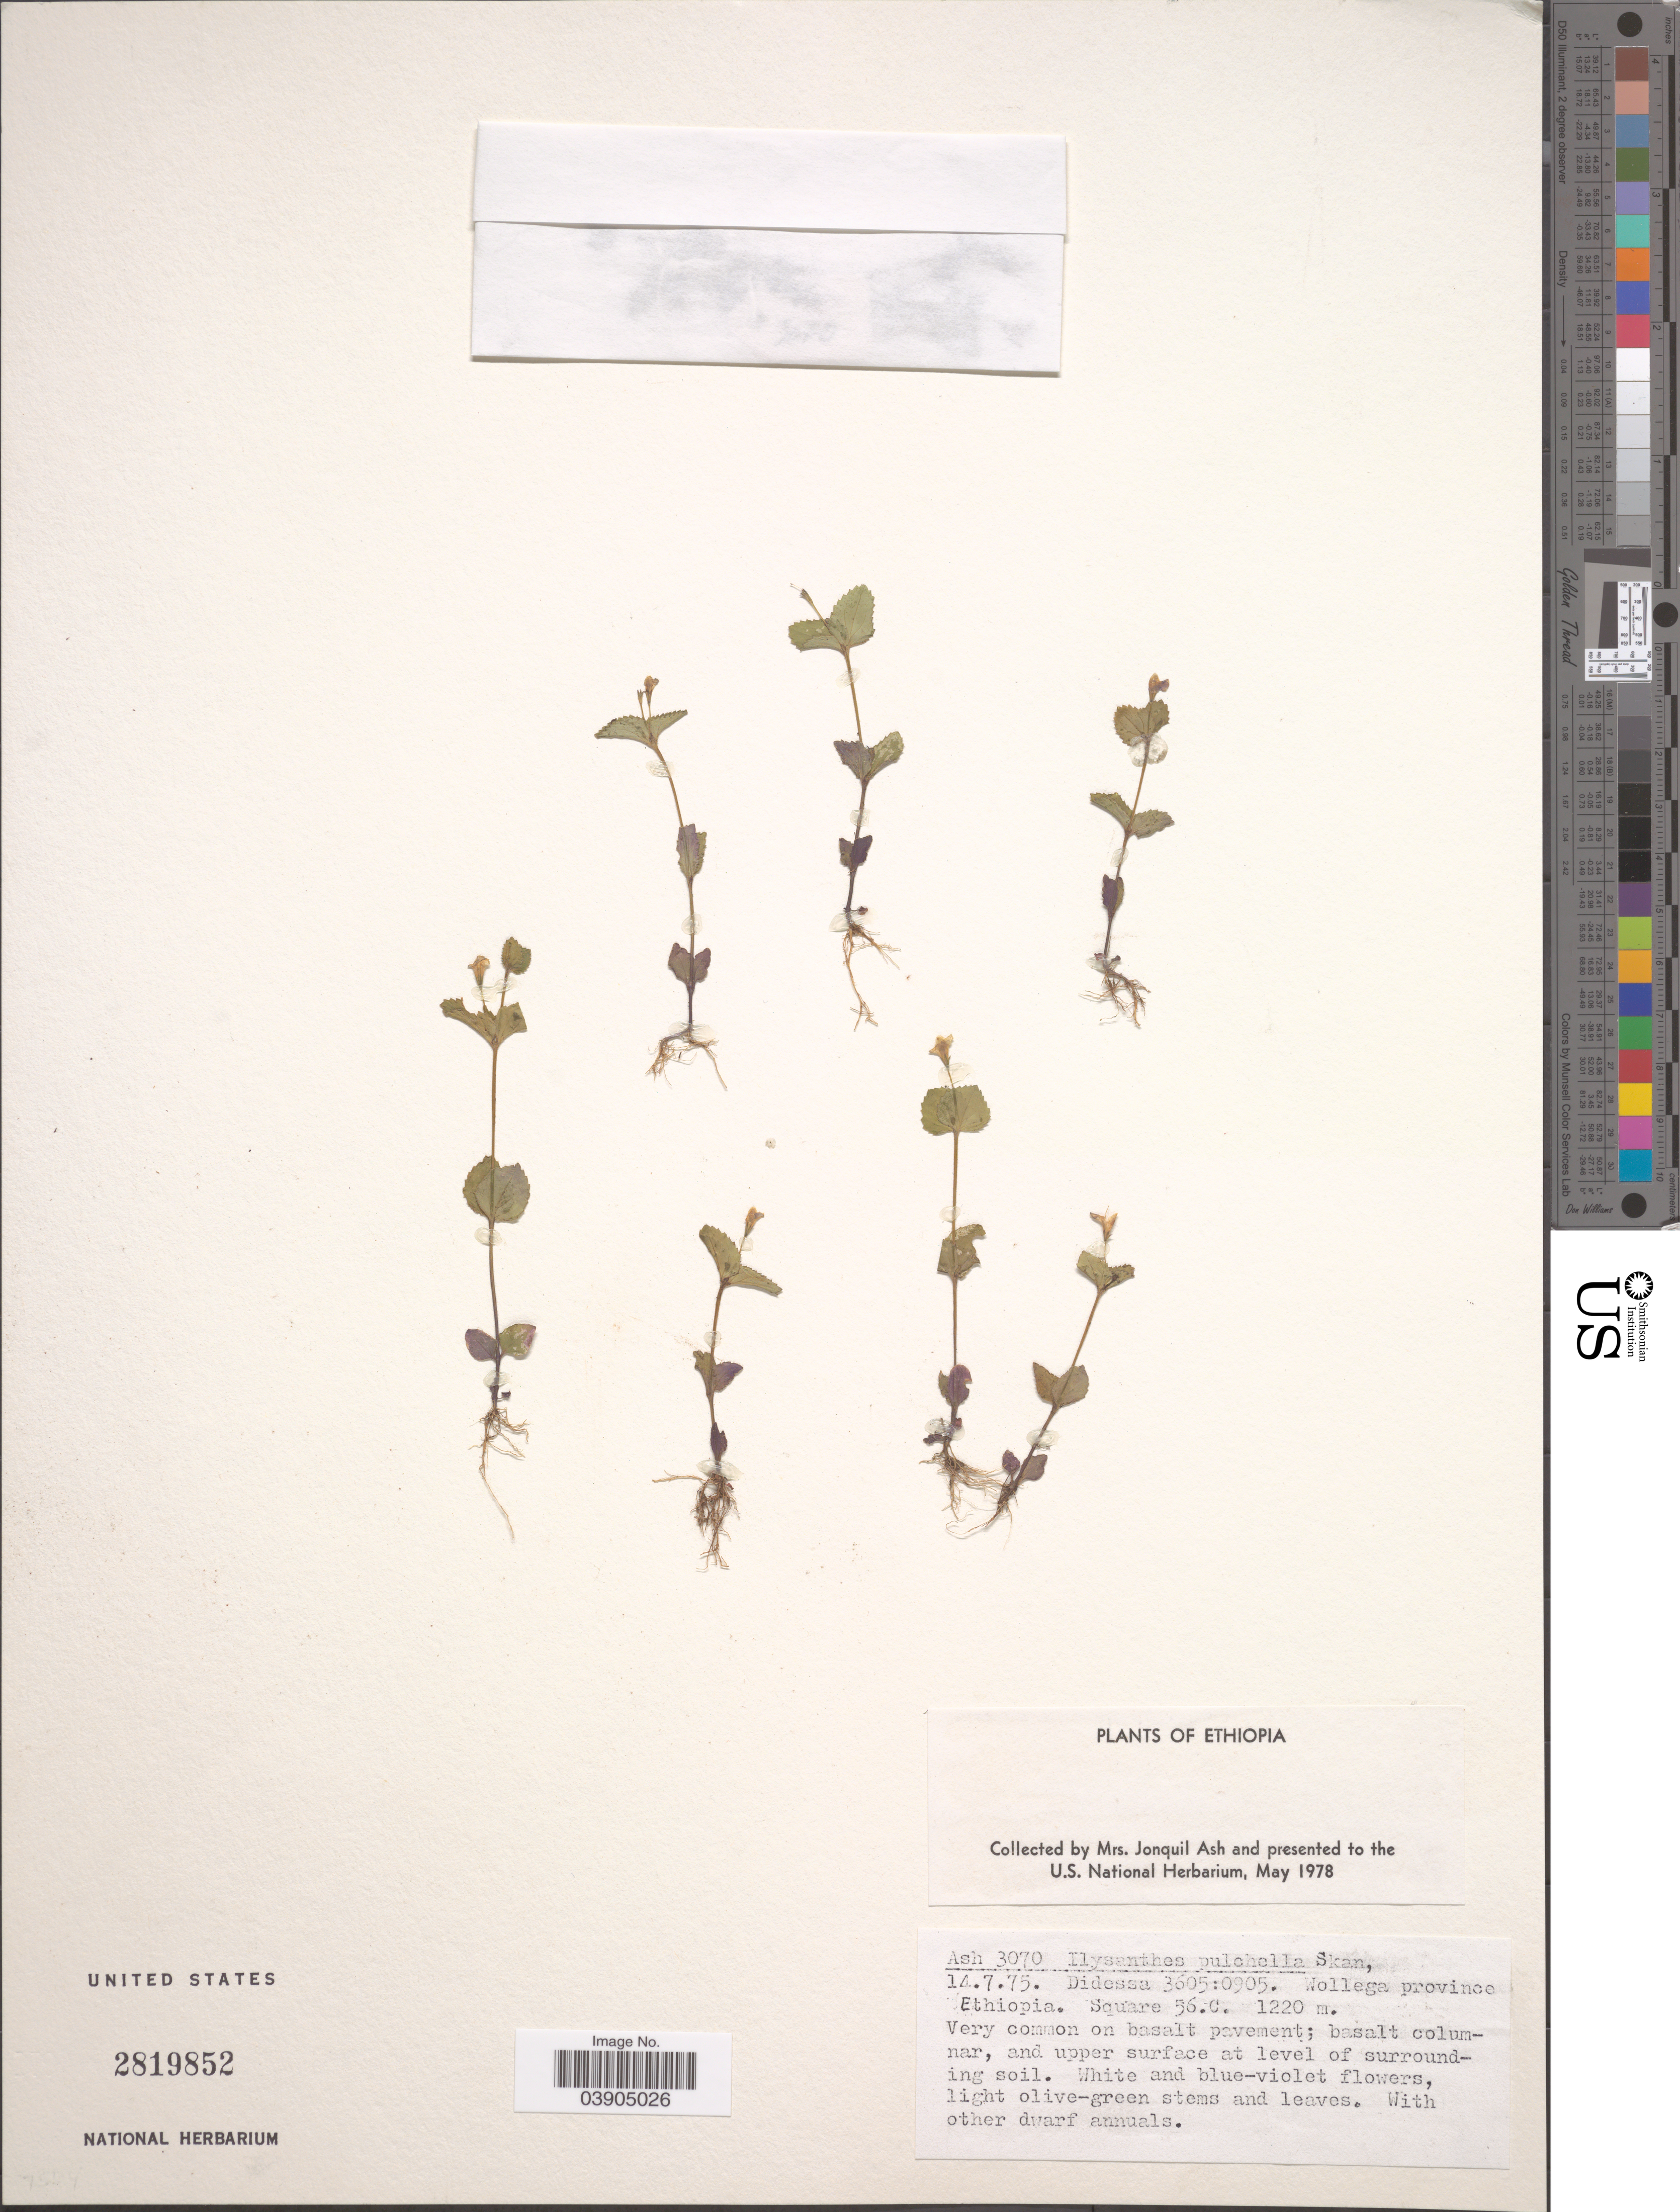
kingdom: Plantae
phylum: Tracheophyta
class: Magnoliopsida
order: Lamiales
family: Linderniaceae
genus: Lindernia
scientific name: Lindernia pulchella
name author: (Skan) Philcox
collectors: J. Ash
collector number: Ash 3070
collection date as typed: Transcribed d/m/y: 14/7/75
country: Ethiopia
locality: Didessa. Wollega province. Square 56.C.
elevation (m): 1220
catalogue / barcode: US 2819852